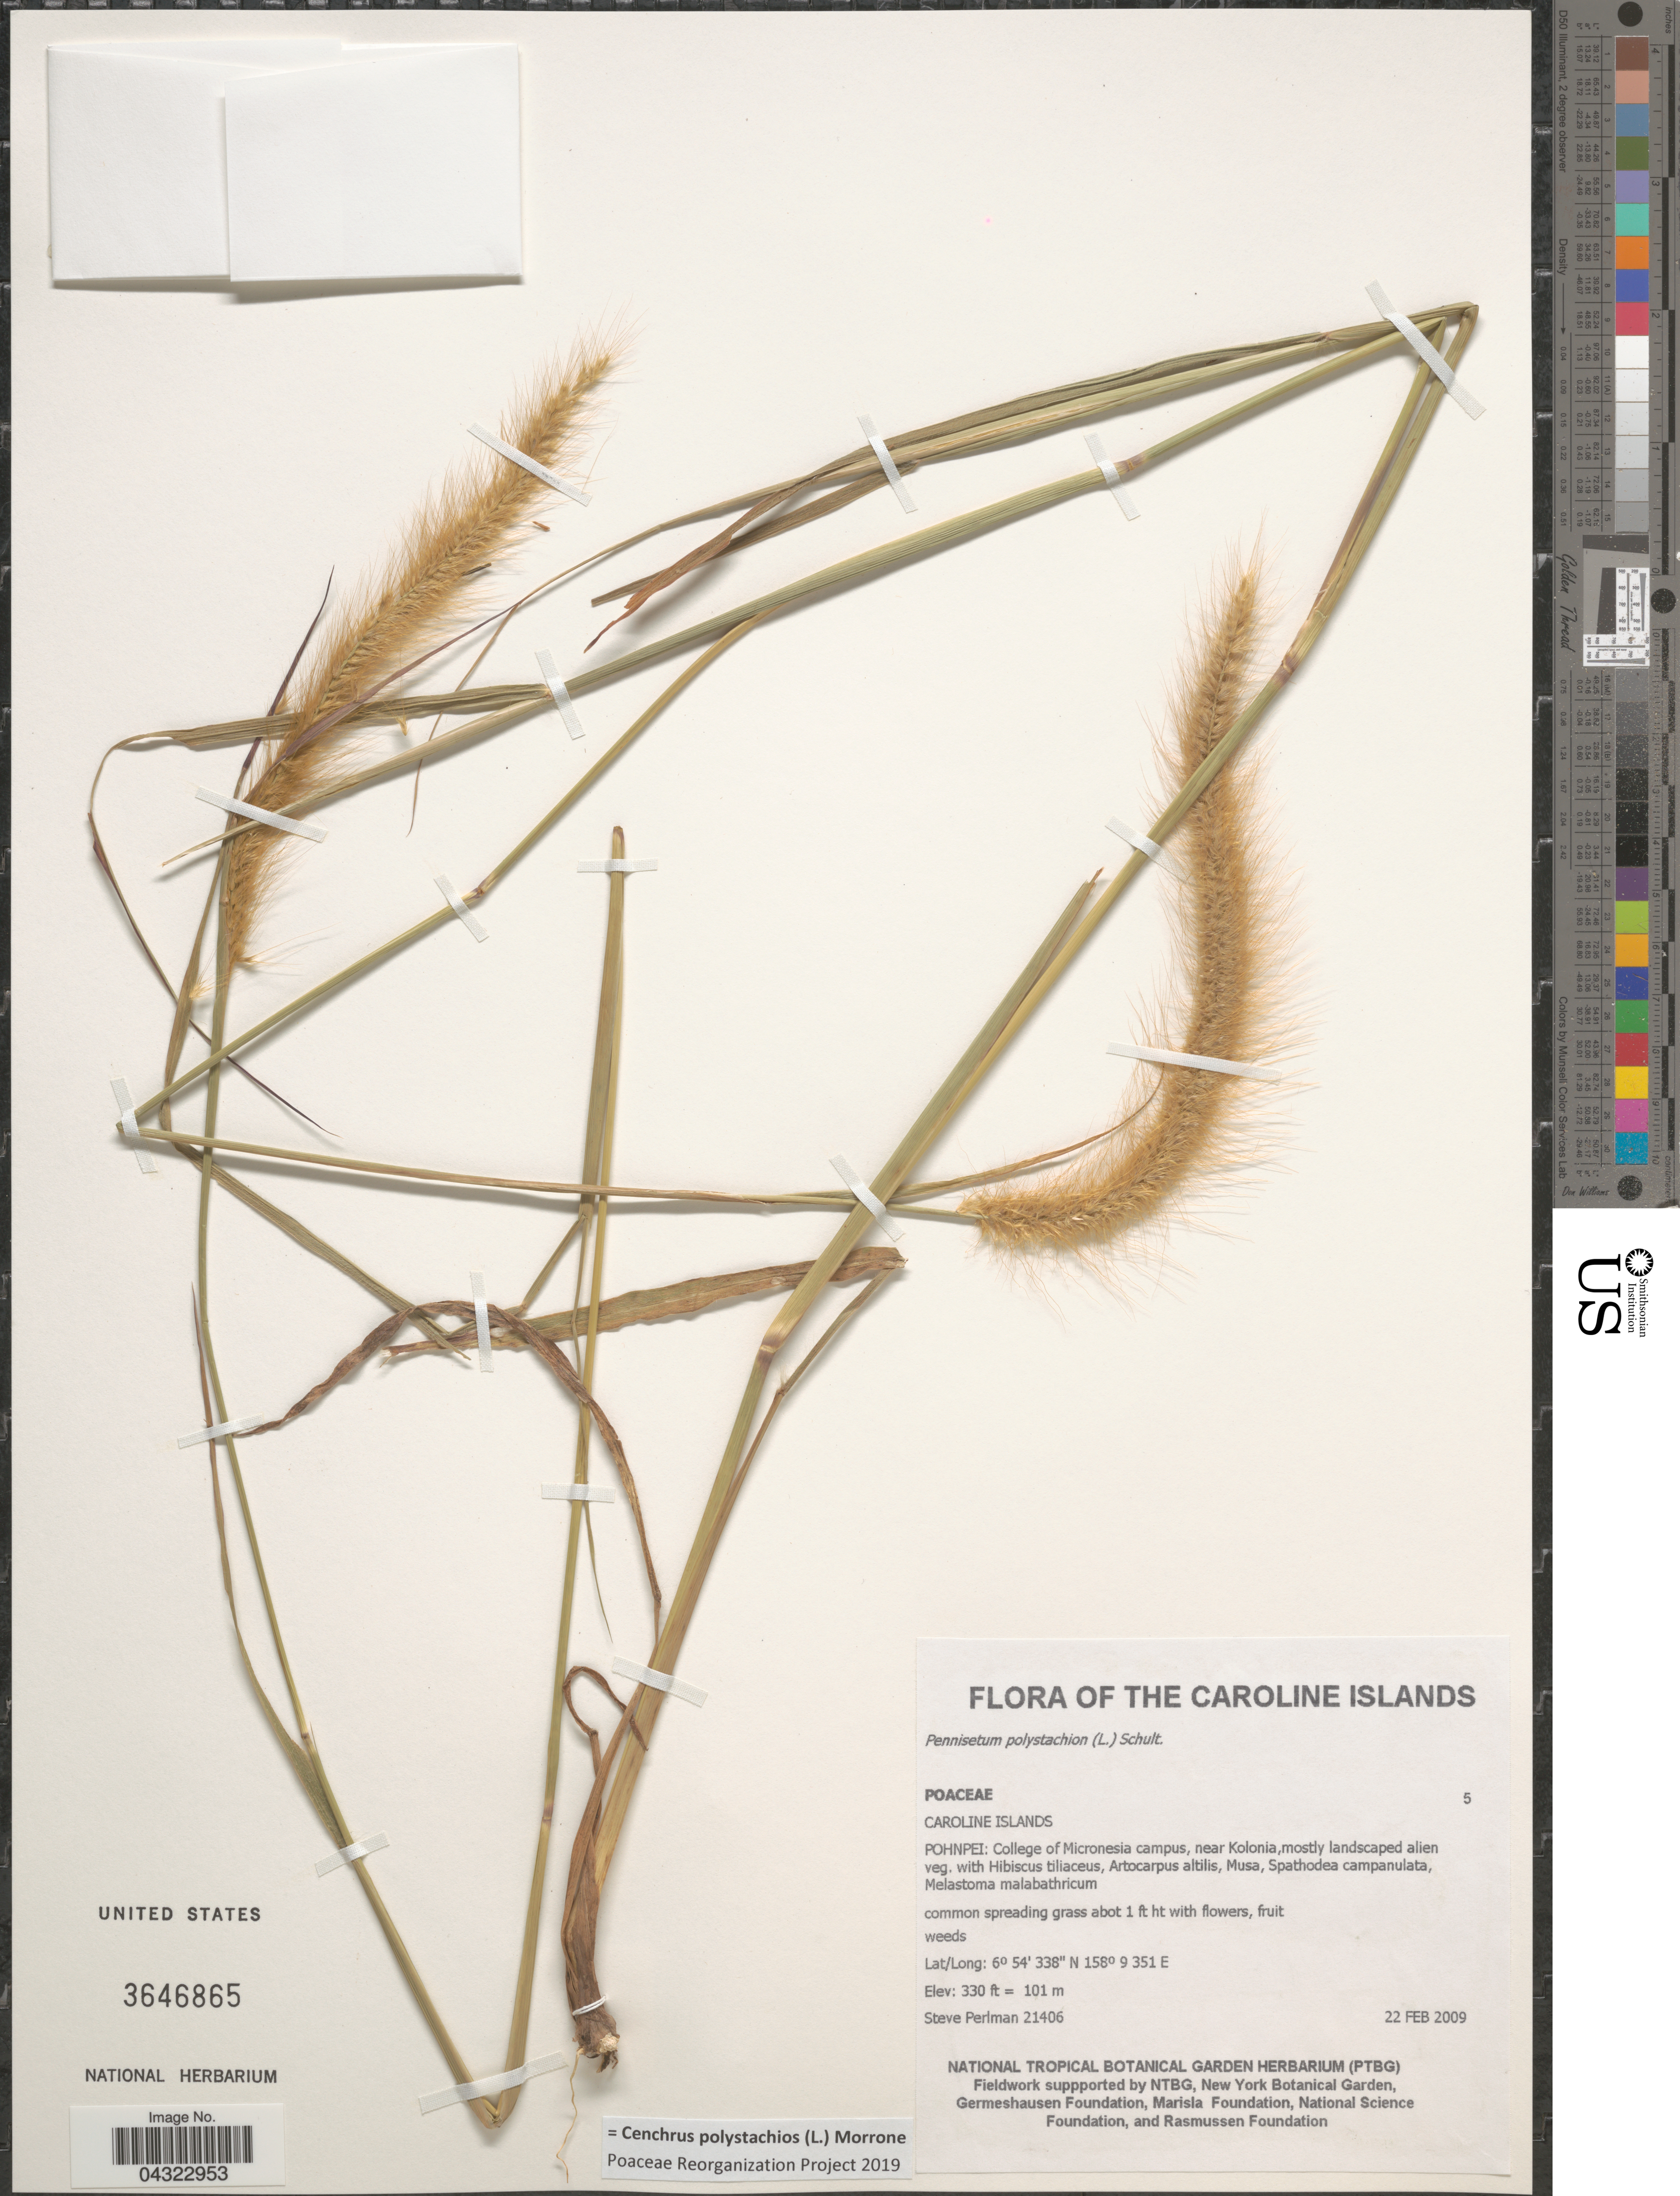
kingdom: Plantae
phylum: Tracheophyta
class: Liliopsida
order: Poales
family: Poaceae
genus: Cenchrus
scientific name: Cenchrus polystachios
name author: (L.) Morrone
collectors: S. Perlman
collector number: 21406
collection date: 2009-02-22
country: Micronesia, Federated States of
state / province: Pohnpei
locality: Caroline Islands. College of Micronesia campus, near Kolonia.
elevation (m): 101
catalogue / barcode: US 3646865